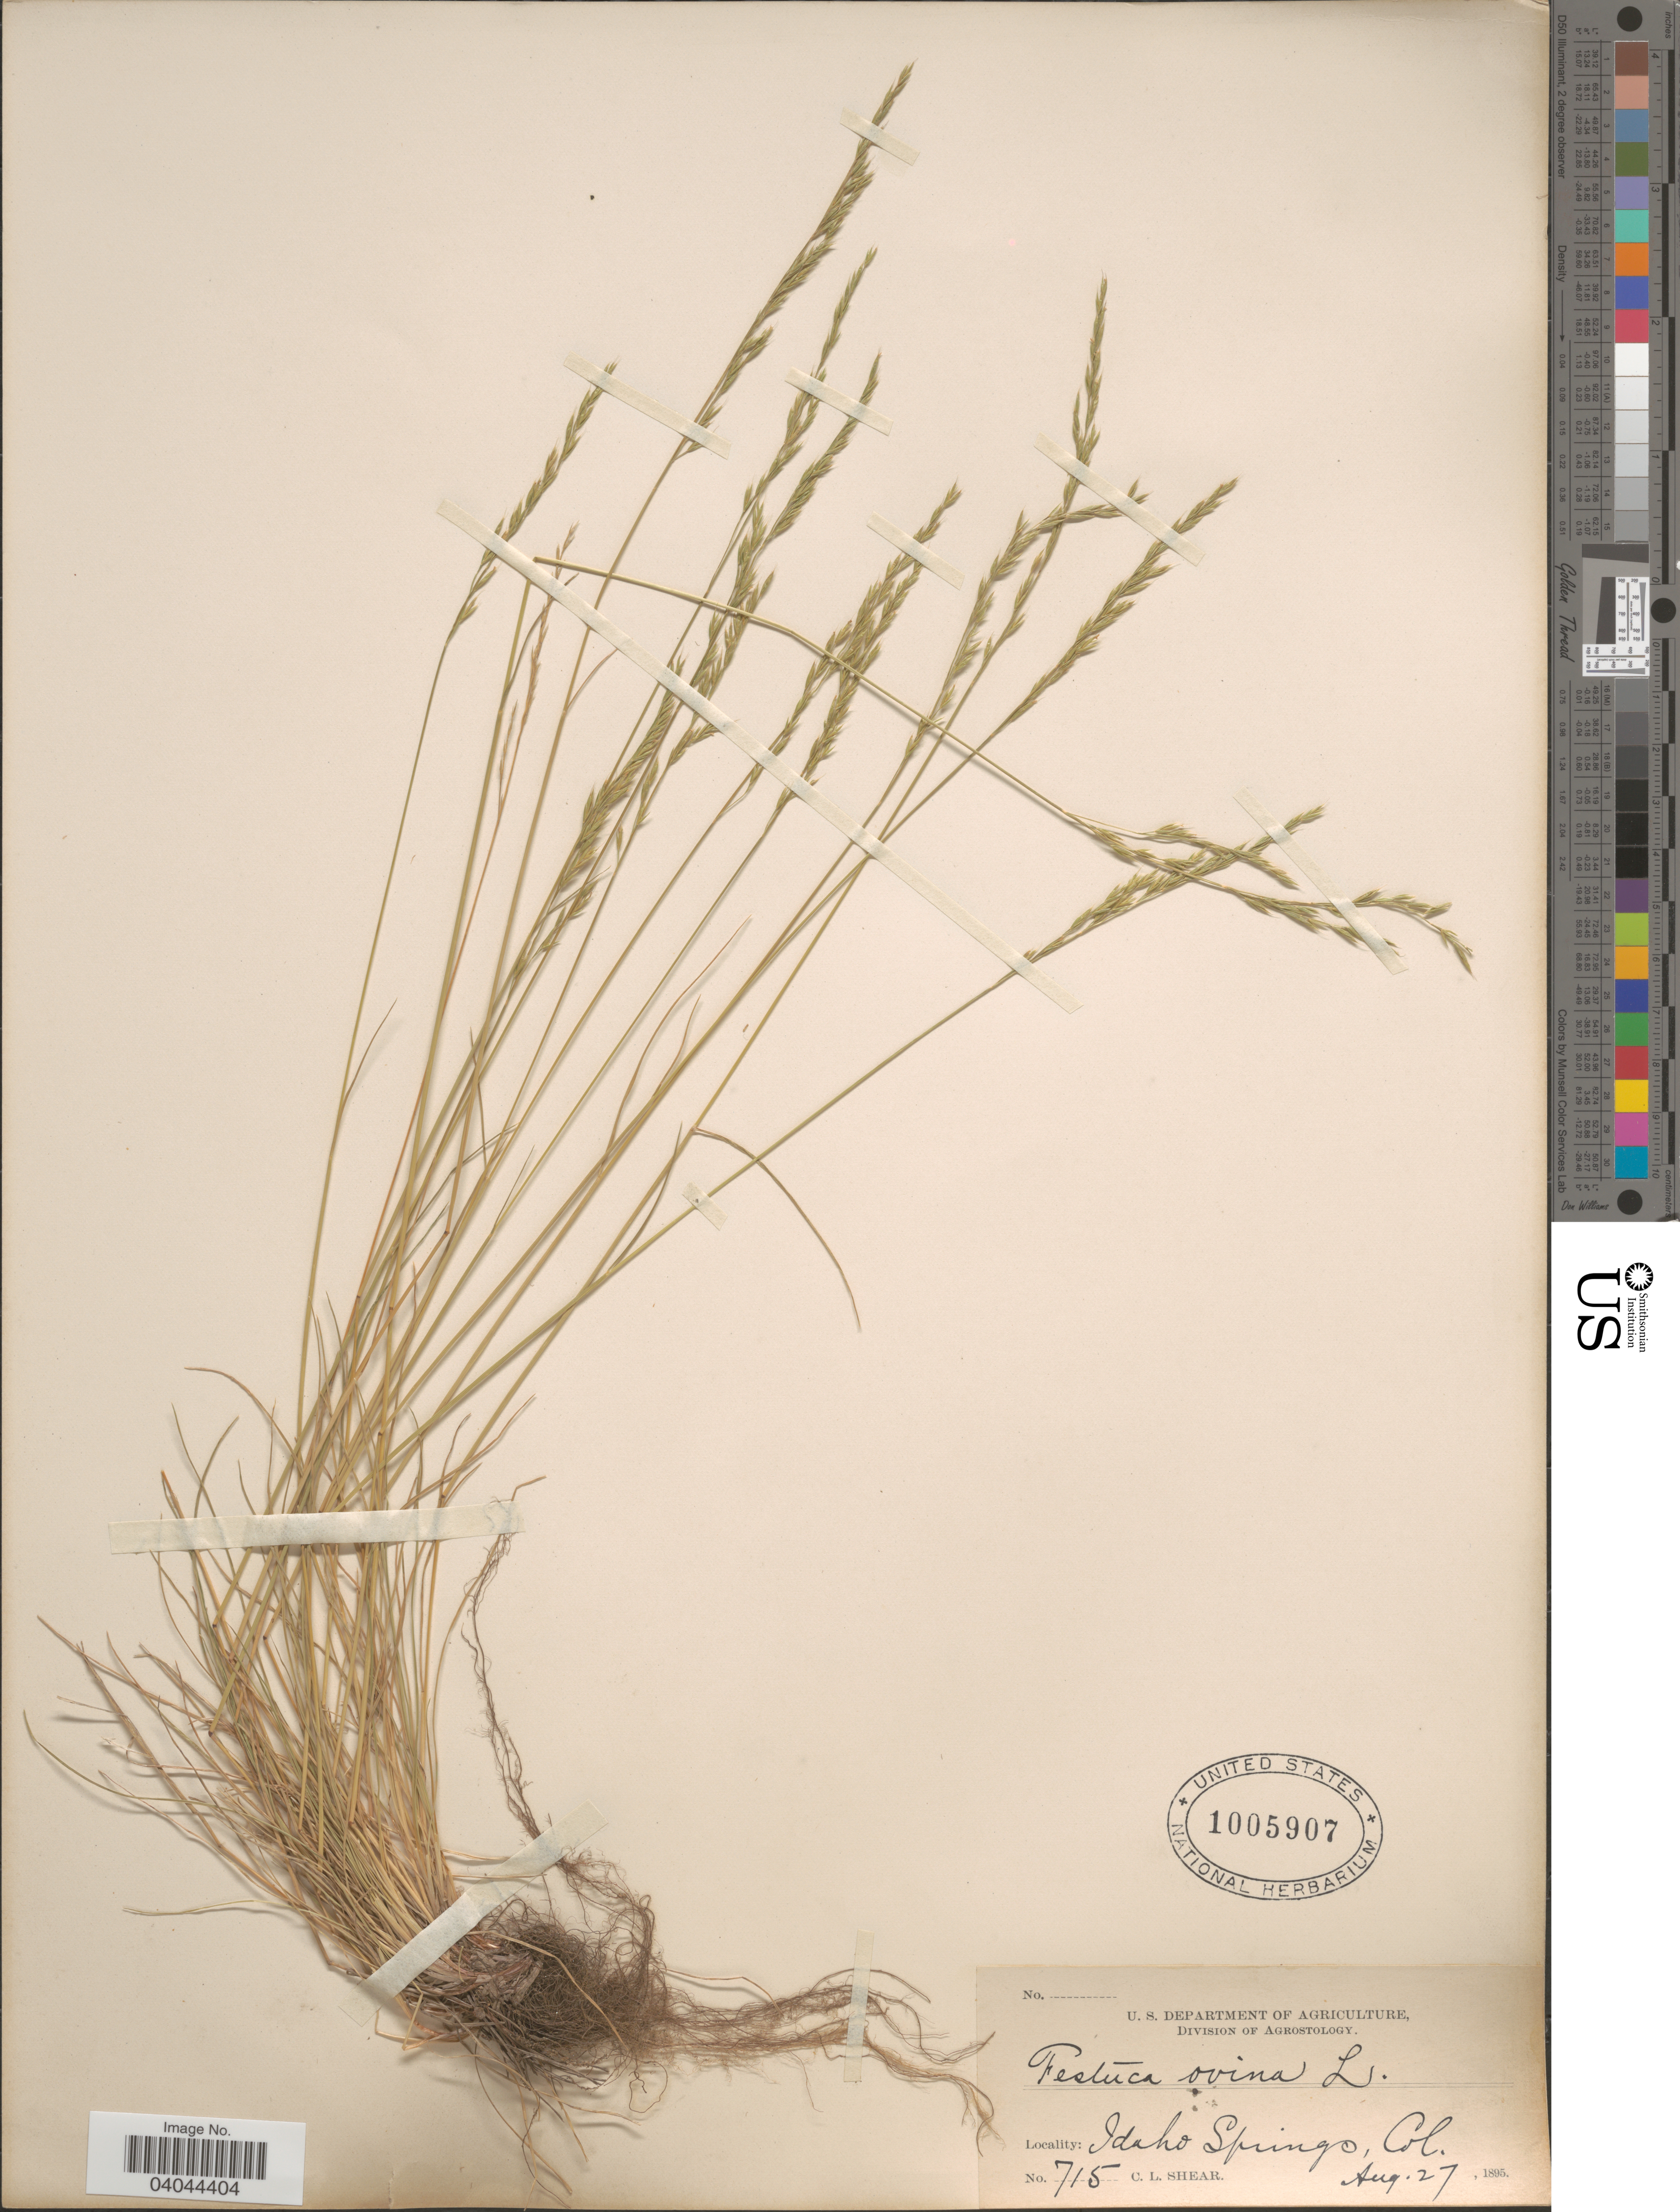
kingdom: Plantae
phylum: Tracheophyta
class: Liliopsida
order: Poales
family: Poaceae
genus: Festuca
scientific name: Festuca ovina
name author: L.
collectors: C. L. Shear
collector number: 715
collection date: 1895-08-27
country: United States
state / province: Colorado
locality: Idaho Springs.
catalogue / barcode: US 1005907